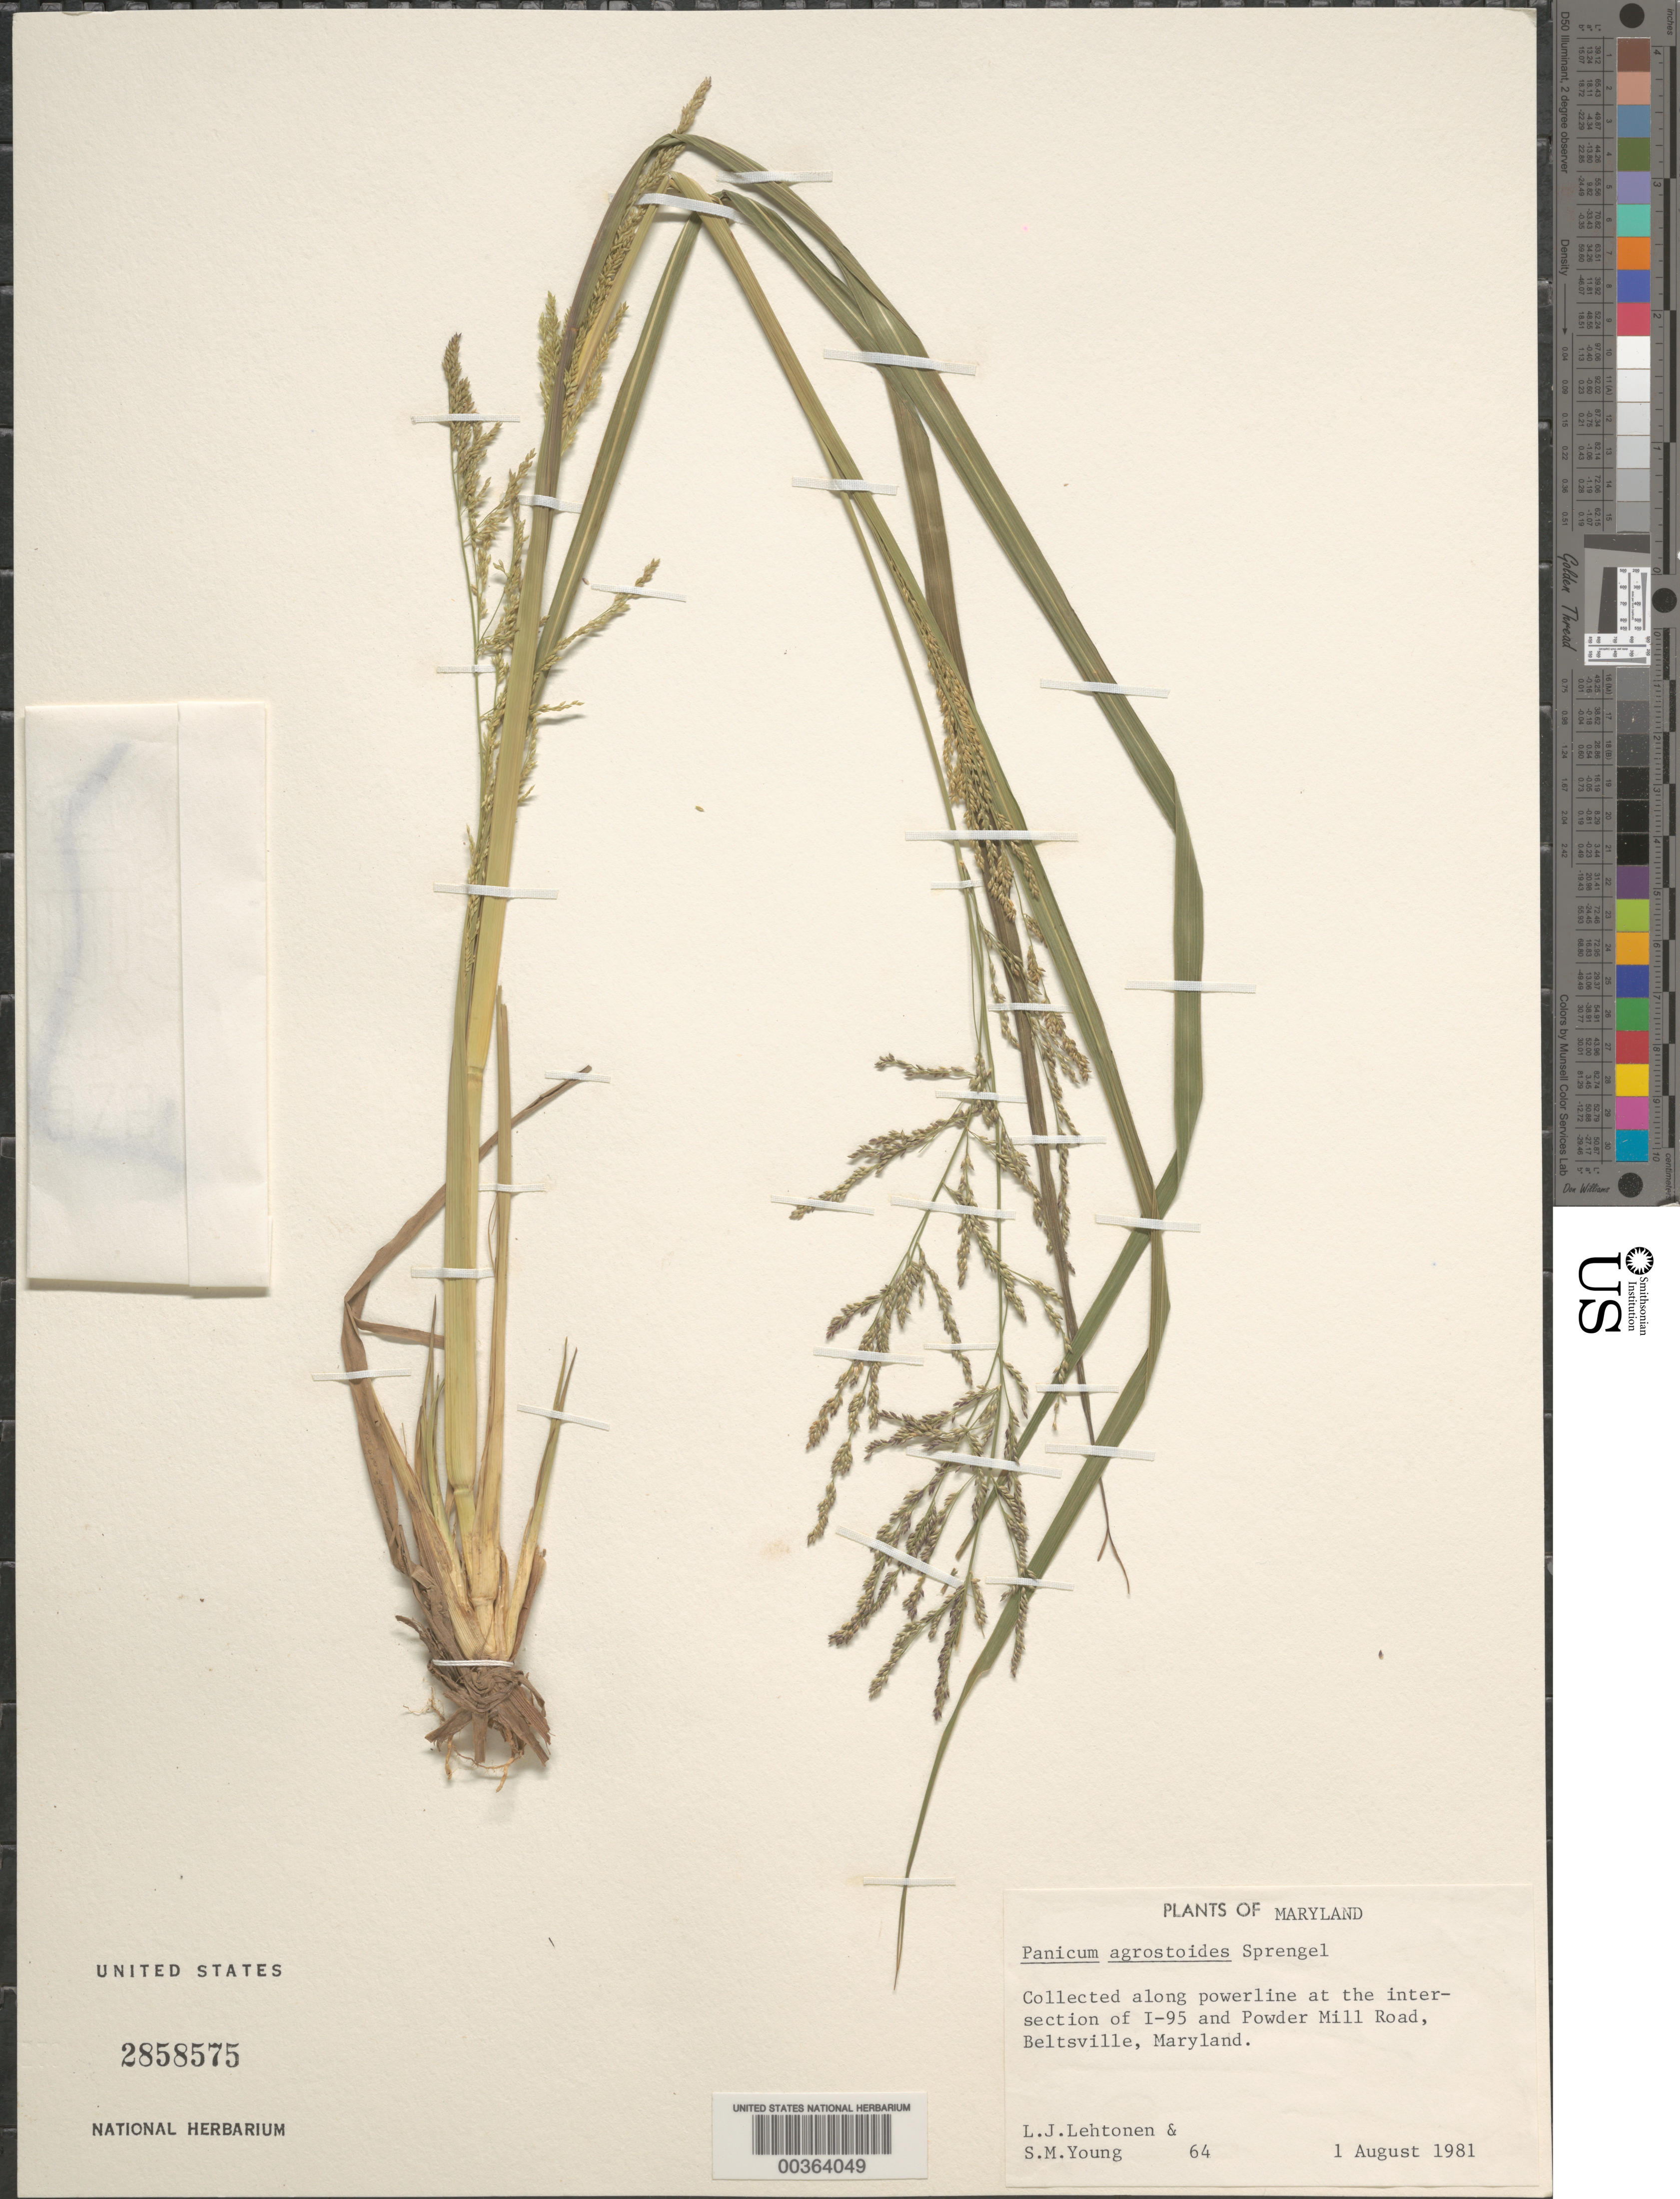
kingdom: Plantae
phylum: Tracheophyta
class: Liliopsida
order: Poales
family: Poaceae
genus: Coleataenia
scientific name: Coleataenia rigidula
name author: (Bosc ex Nees) LeBlond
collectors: L. Lehtonen & S. Young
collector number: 64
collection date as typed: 01 Aug 1981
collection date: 1981-08-01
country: United States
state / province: Maryland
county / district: Prince George's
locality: Intersection of I-95 and Powder Mill road, Beltsville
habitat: Along powerline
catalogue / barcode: US 2858575